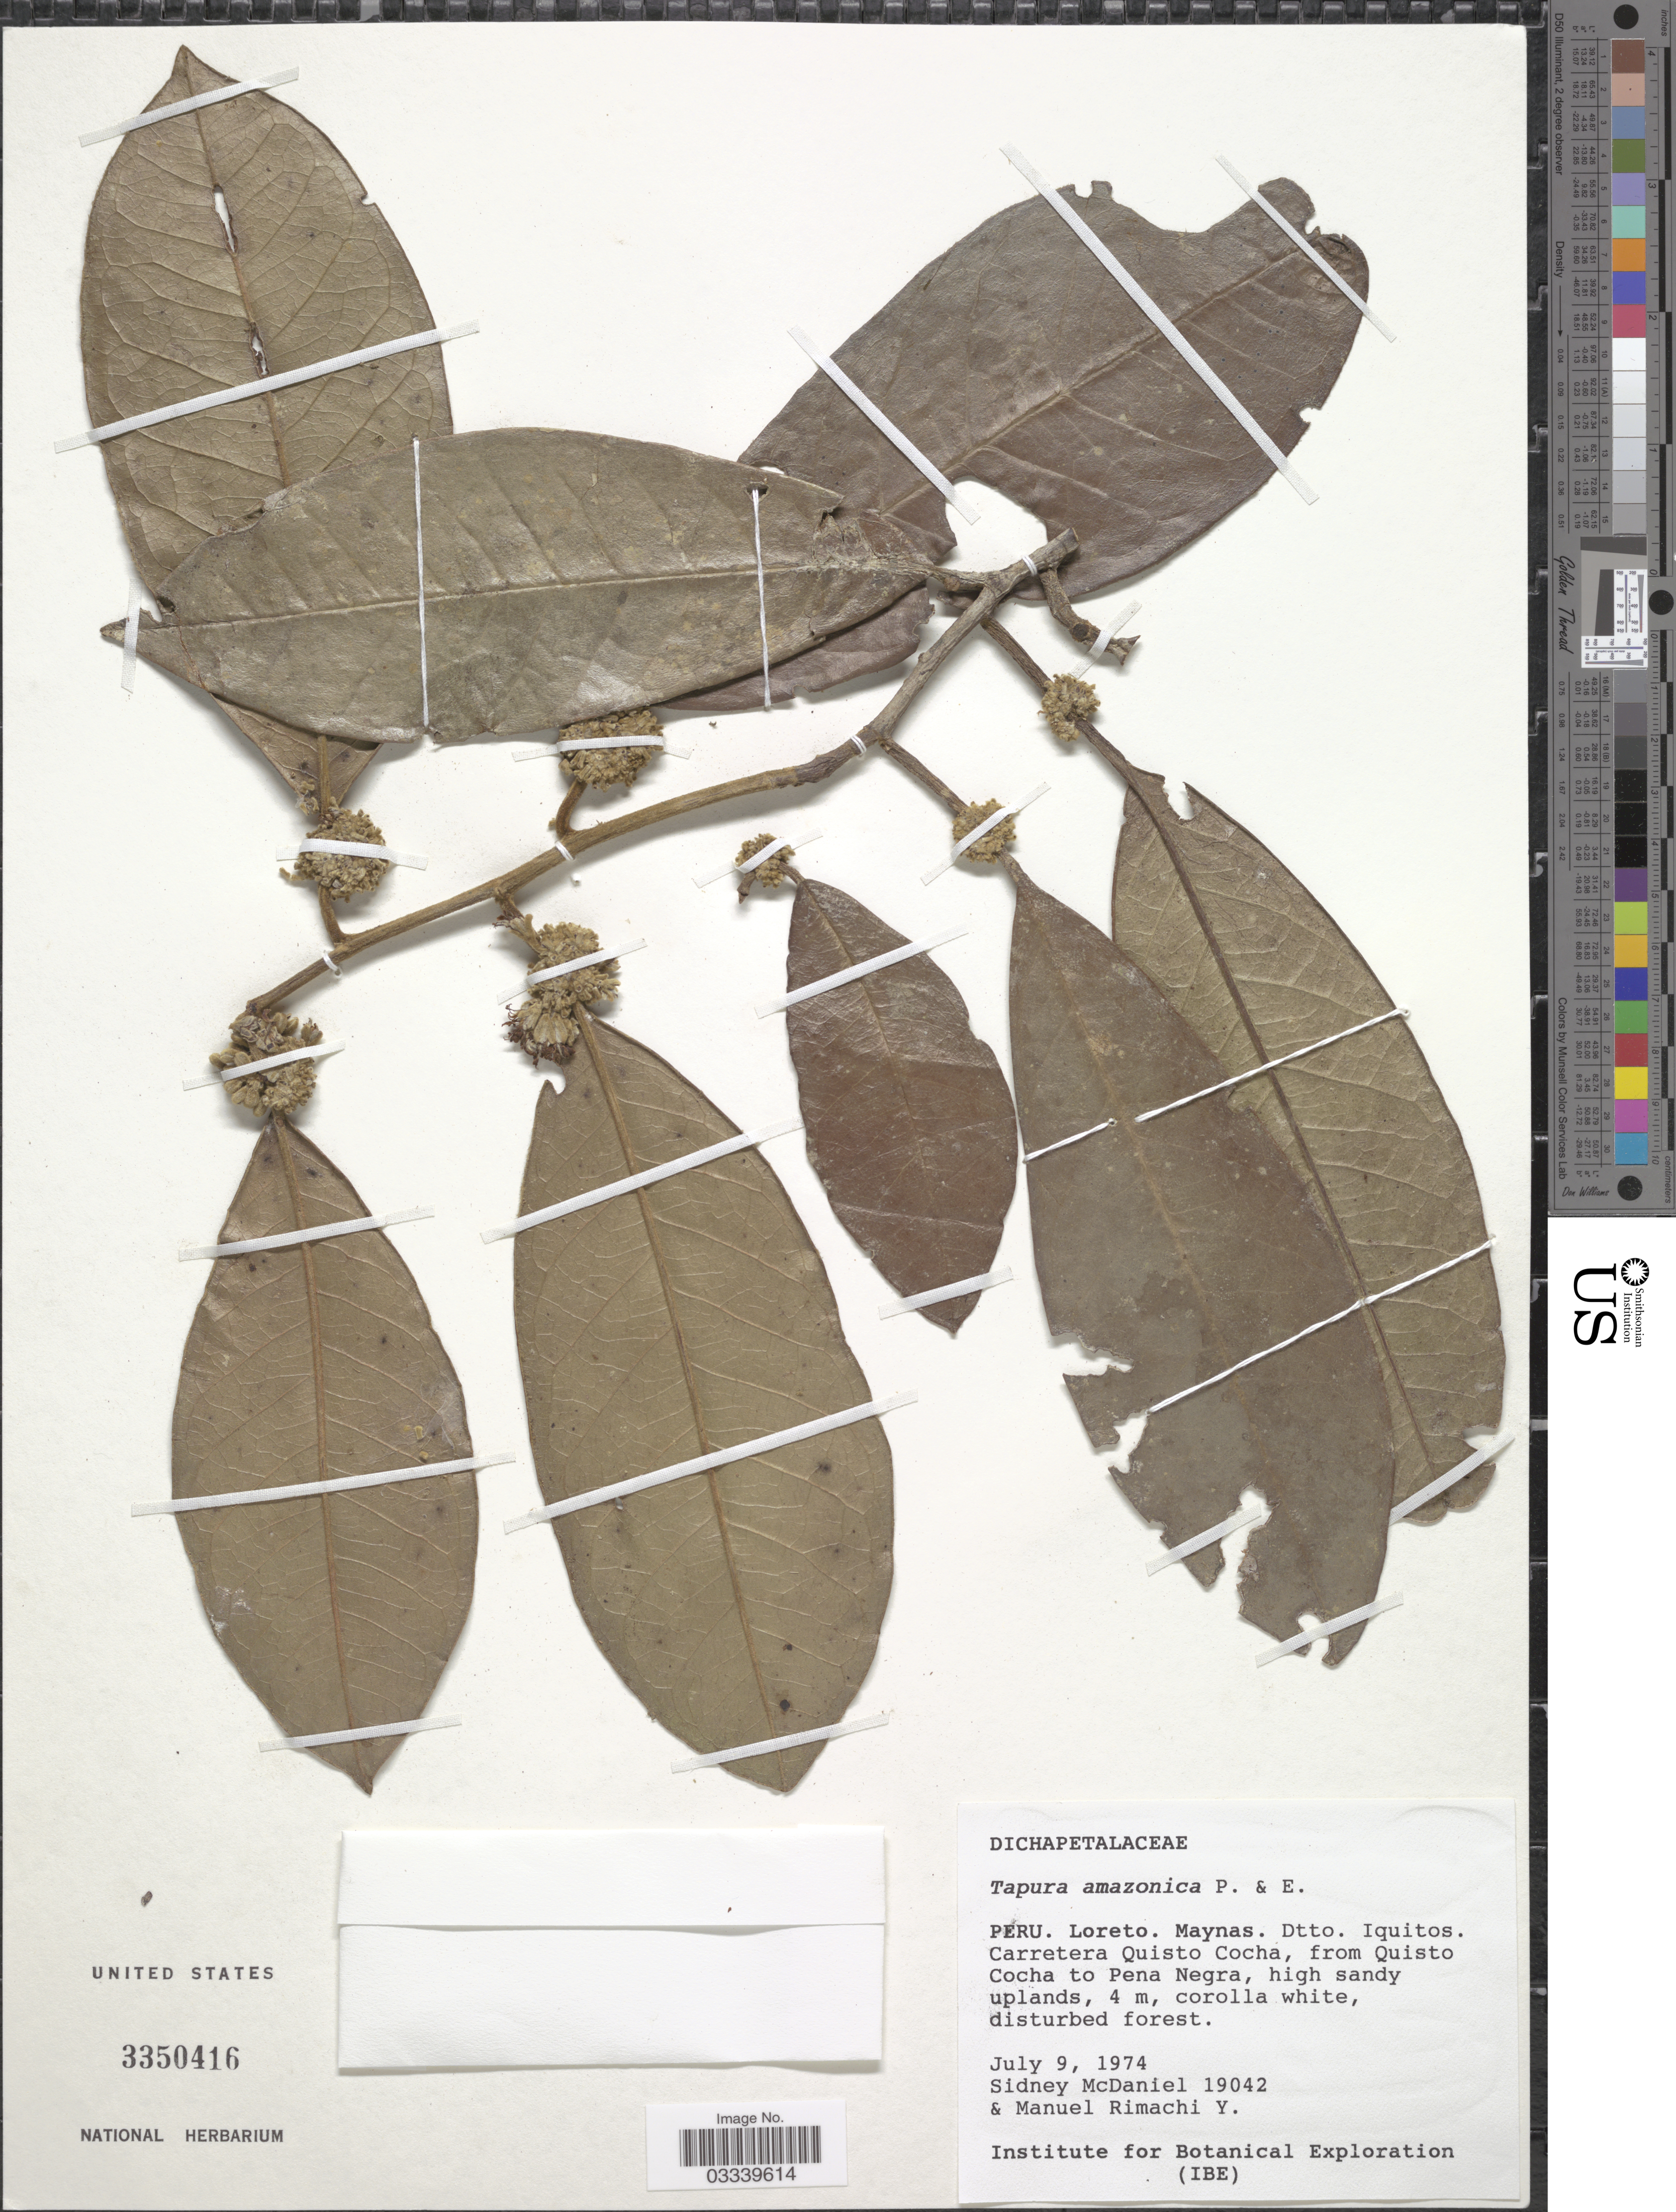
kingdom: Plantae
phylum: Tracheophyta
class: Magnoliopsida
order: Malpighiales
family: Dichapetalaceae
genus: Tapura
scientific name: Tapura amazonica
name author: Poepp. & Endl.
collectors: S. McDaniel & M. Rimachi Y.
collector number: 19042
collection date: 1974-07-09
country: Peru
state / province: Loreto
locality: Maynas. Dtto. Iquitos. Carrtera Quisto Cocha, from Quisto Cocha to Pena Negra.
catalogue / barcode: US 3350416